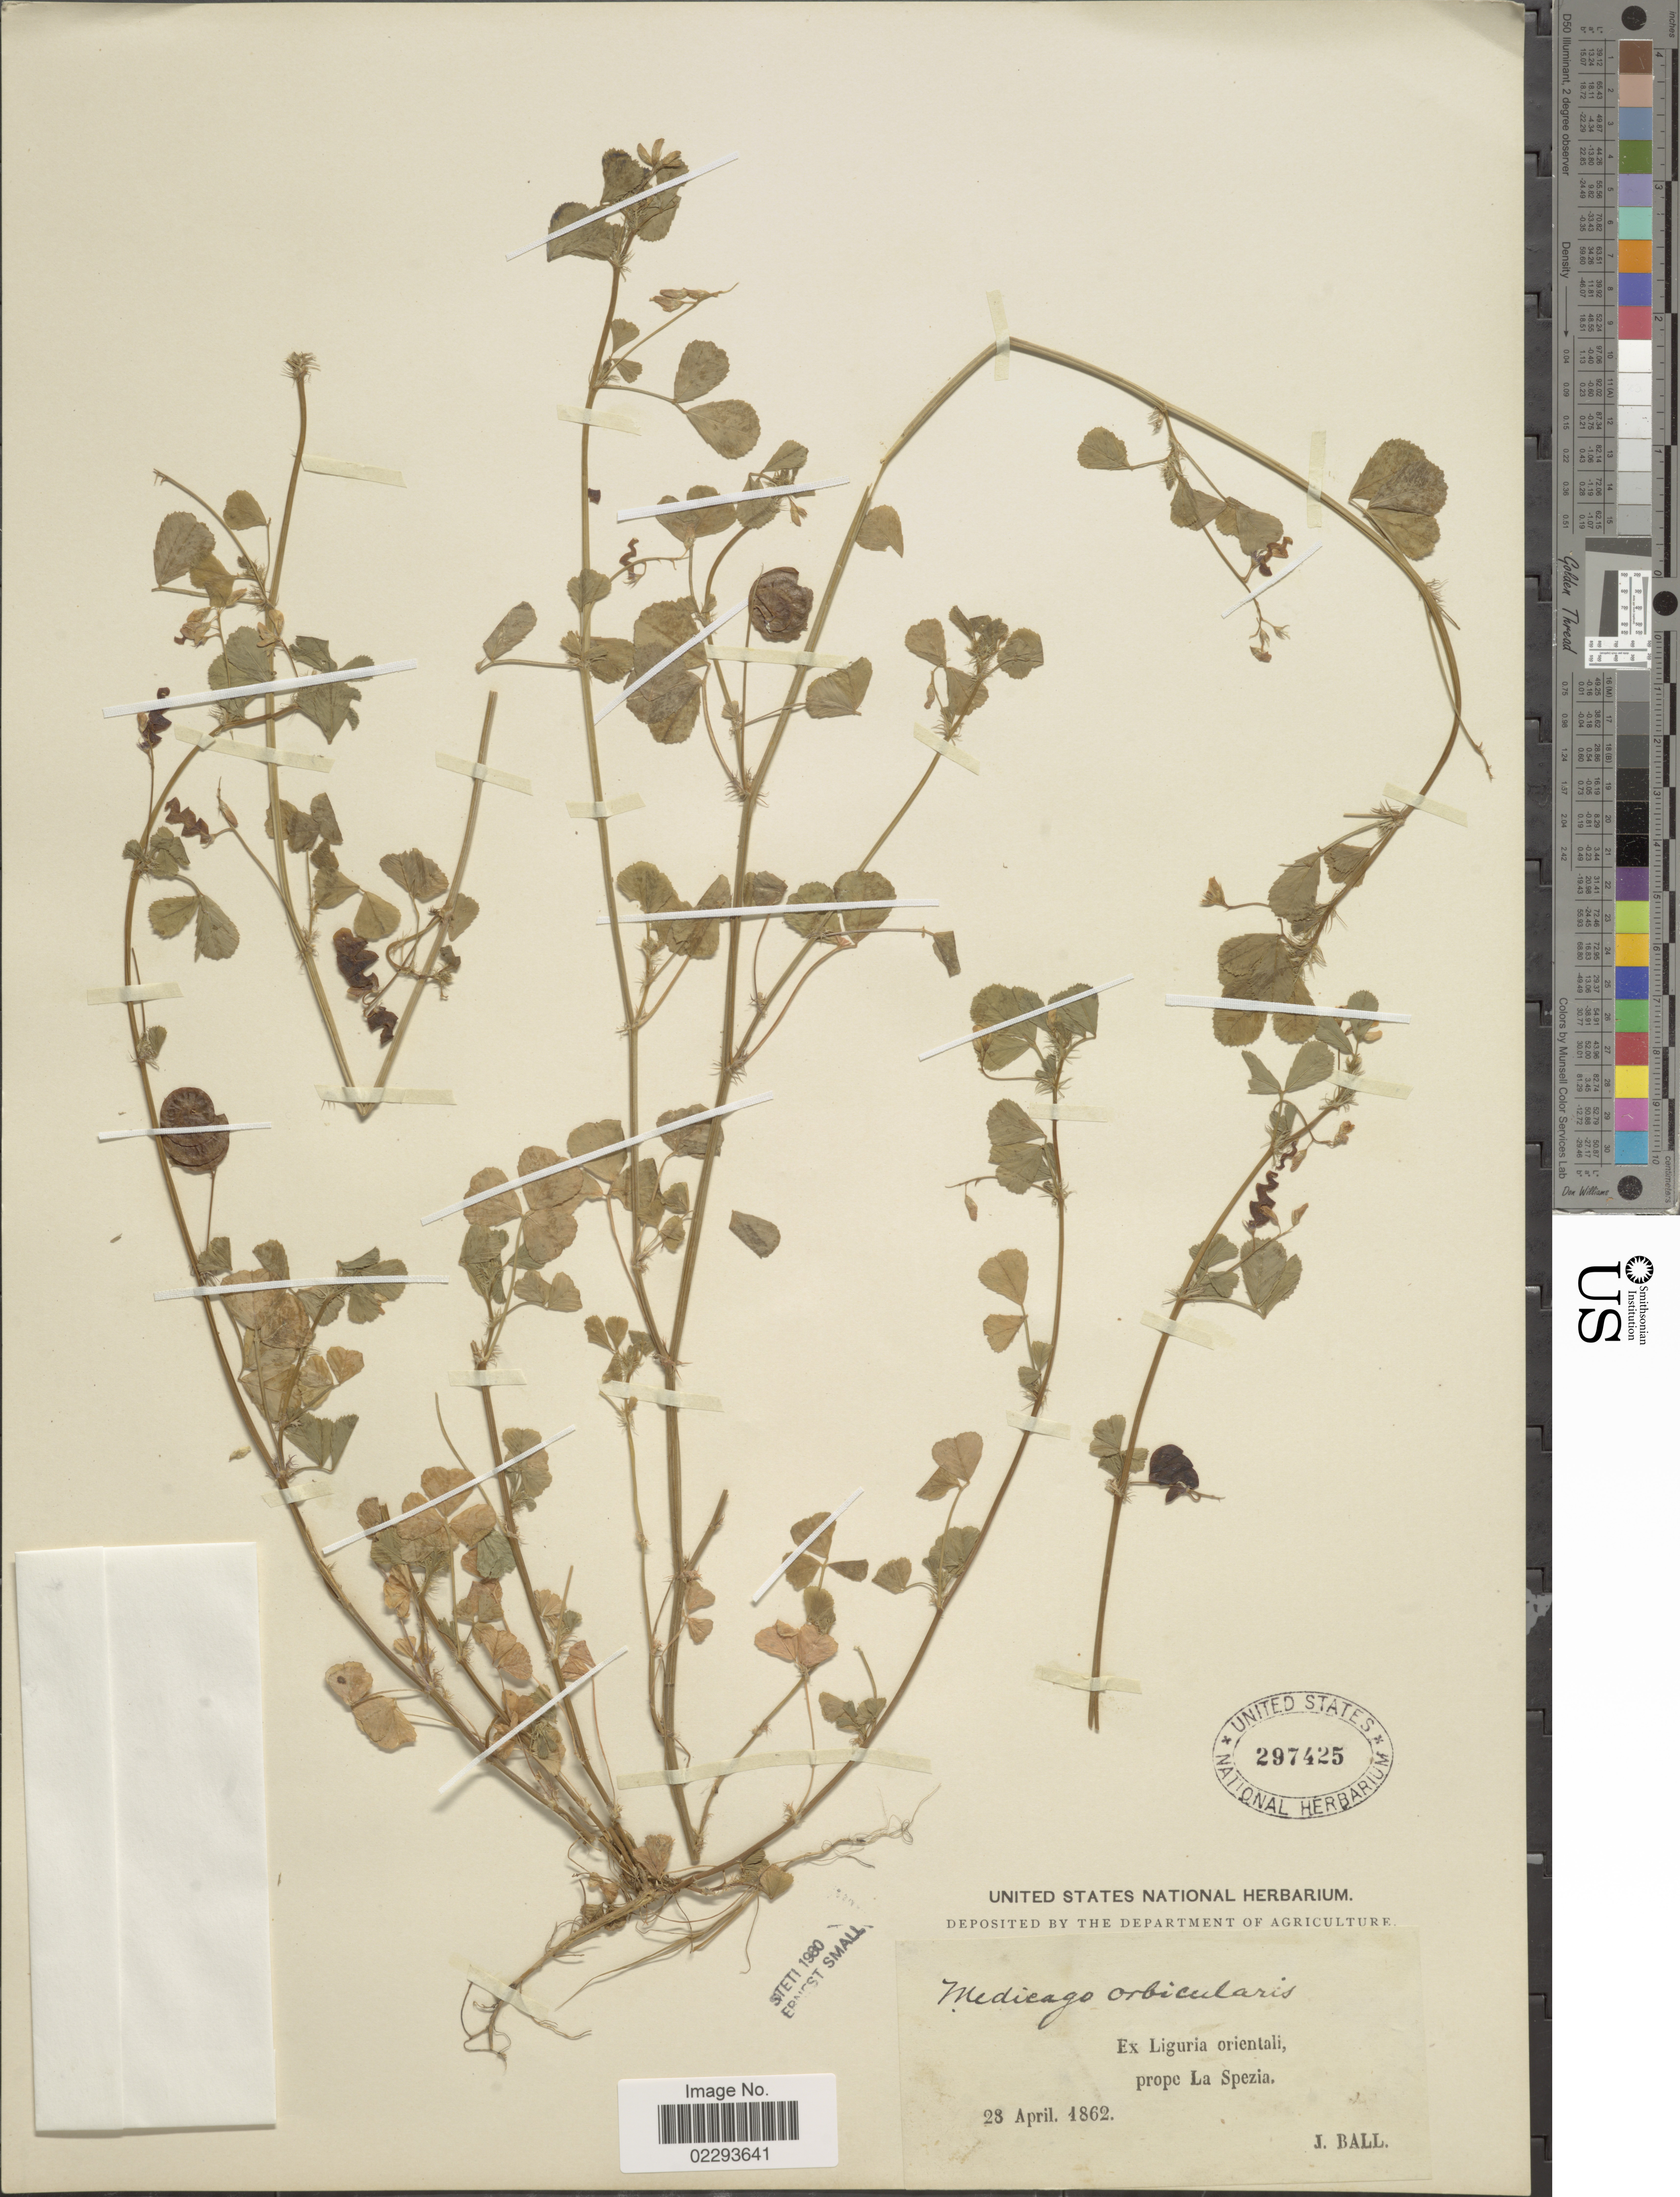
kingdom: Plantae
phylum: Tracheophyta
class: Magnoliopsida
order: Fabales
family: Fabaceae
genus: Medicago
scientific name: Medicago orbicularis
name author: (L.) Bartal.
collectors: J. Ball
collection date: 1862-04-28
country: Italy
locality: Prope La Spezia.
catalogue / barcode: US 297425